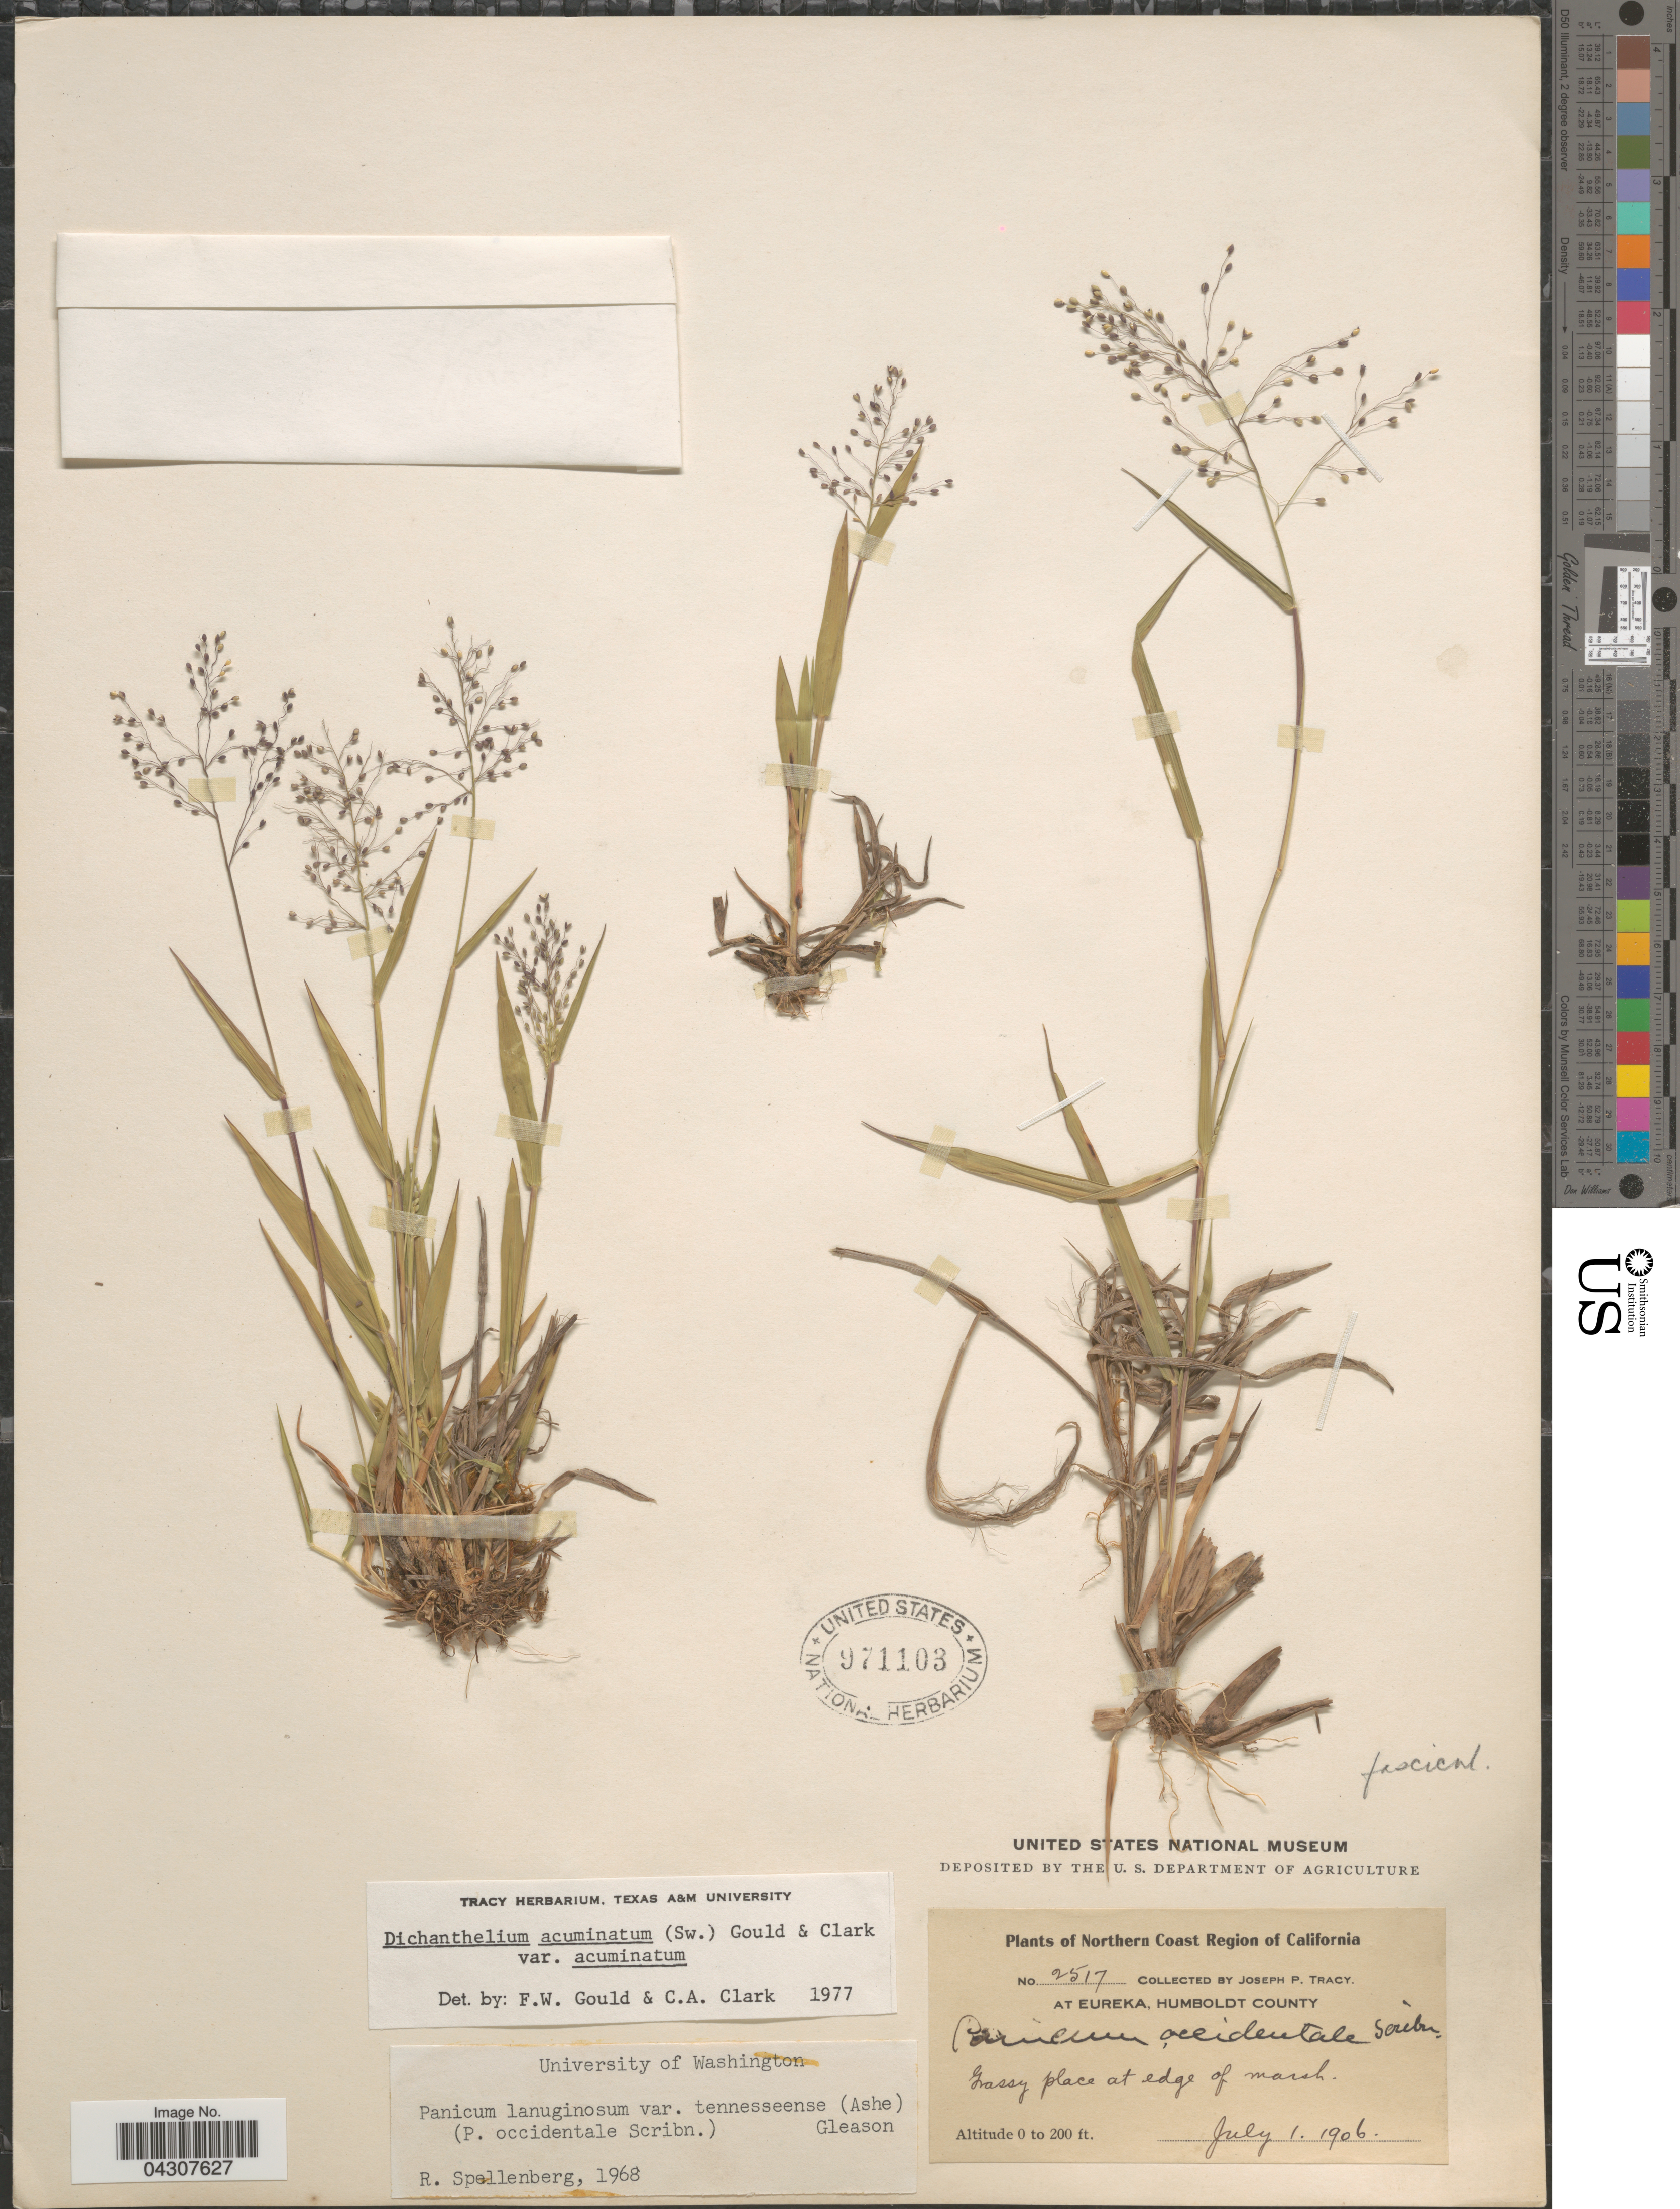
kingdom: Plantae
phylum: Tracheophyta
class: Liliopsida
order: Poales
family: Poaceae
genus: Dichanthelium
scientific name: Dichanthelium acuminatum var. acuminatum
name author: (Sw.) Gould & C.A. Clark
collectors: J. Tracy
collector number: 2517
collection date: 1906-07-01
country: United States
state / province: California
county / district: Humboldt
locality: Northern Coast Region of California. At Eureka, Humboldt County.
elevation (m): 0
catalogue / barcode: US 971103